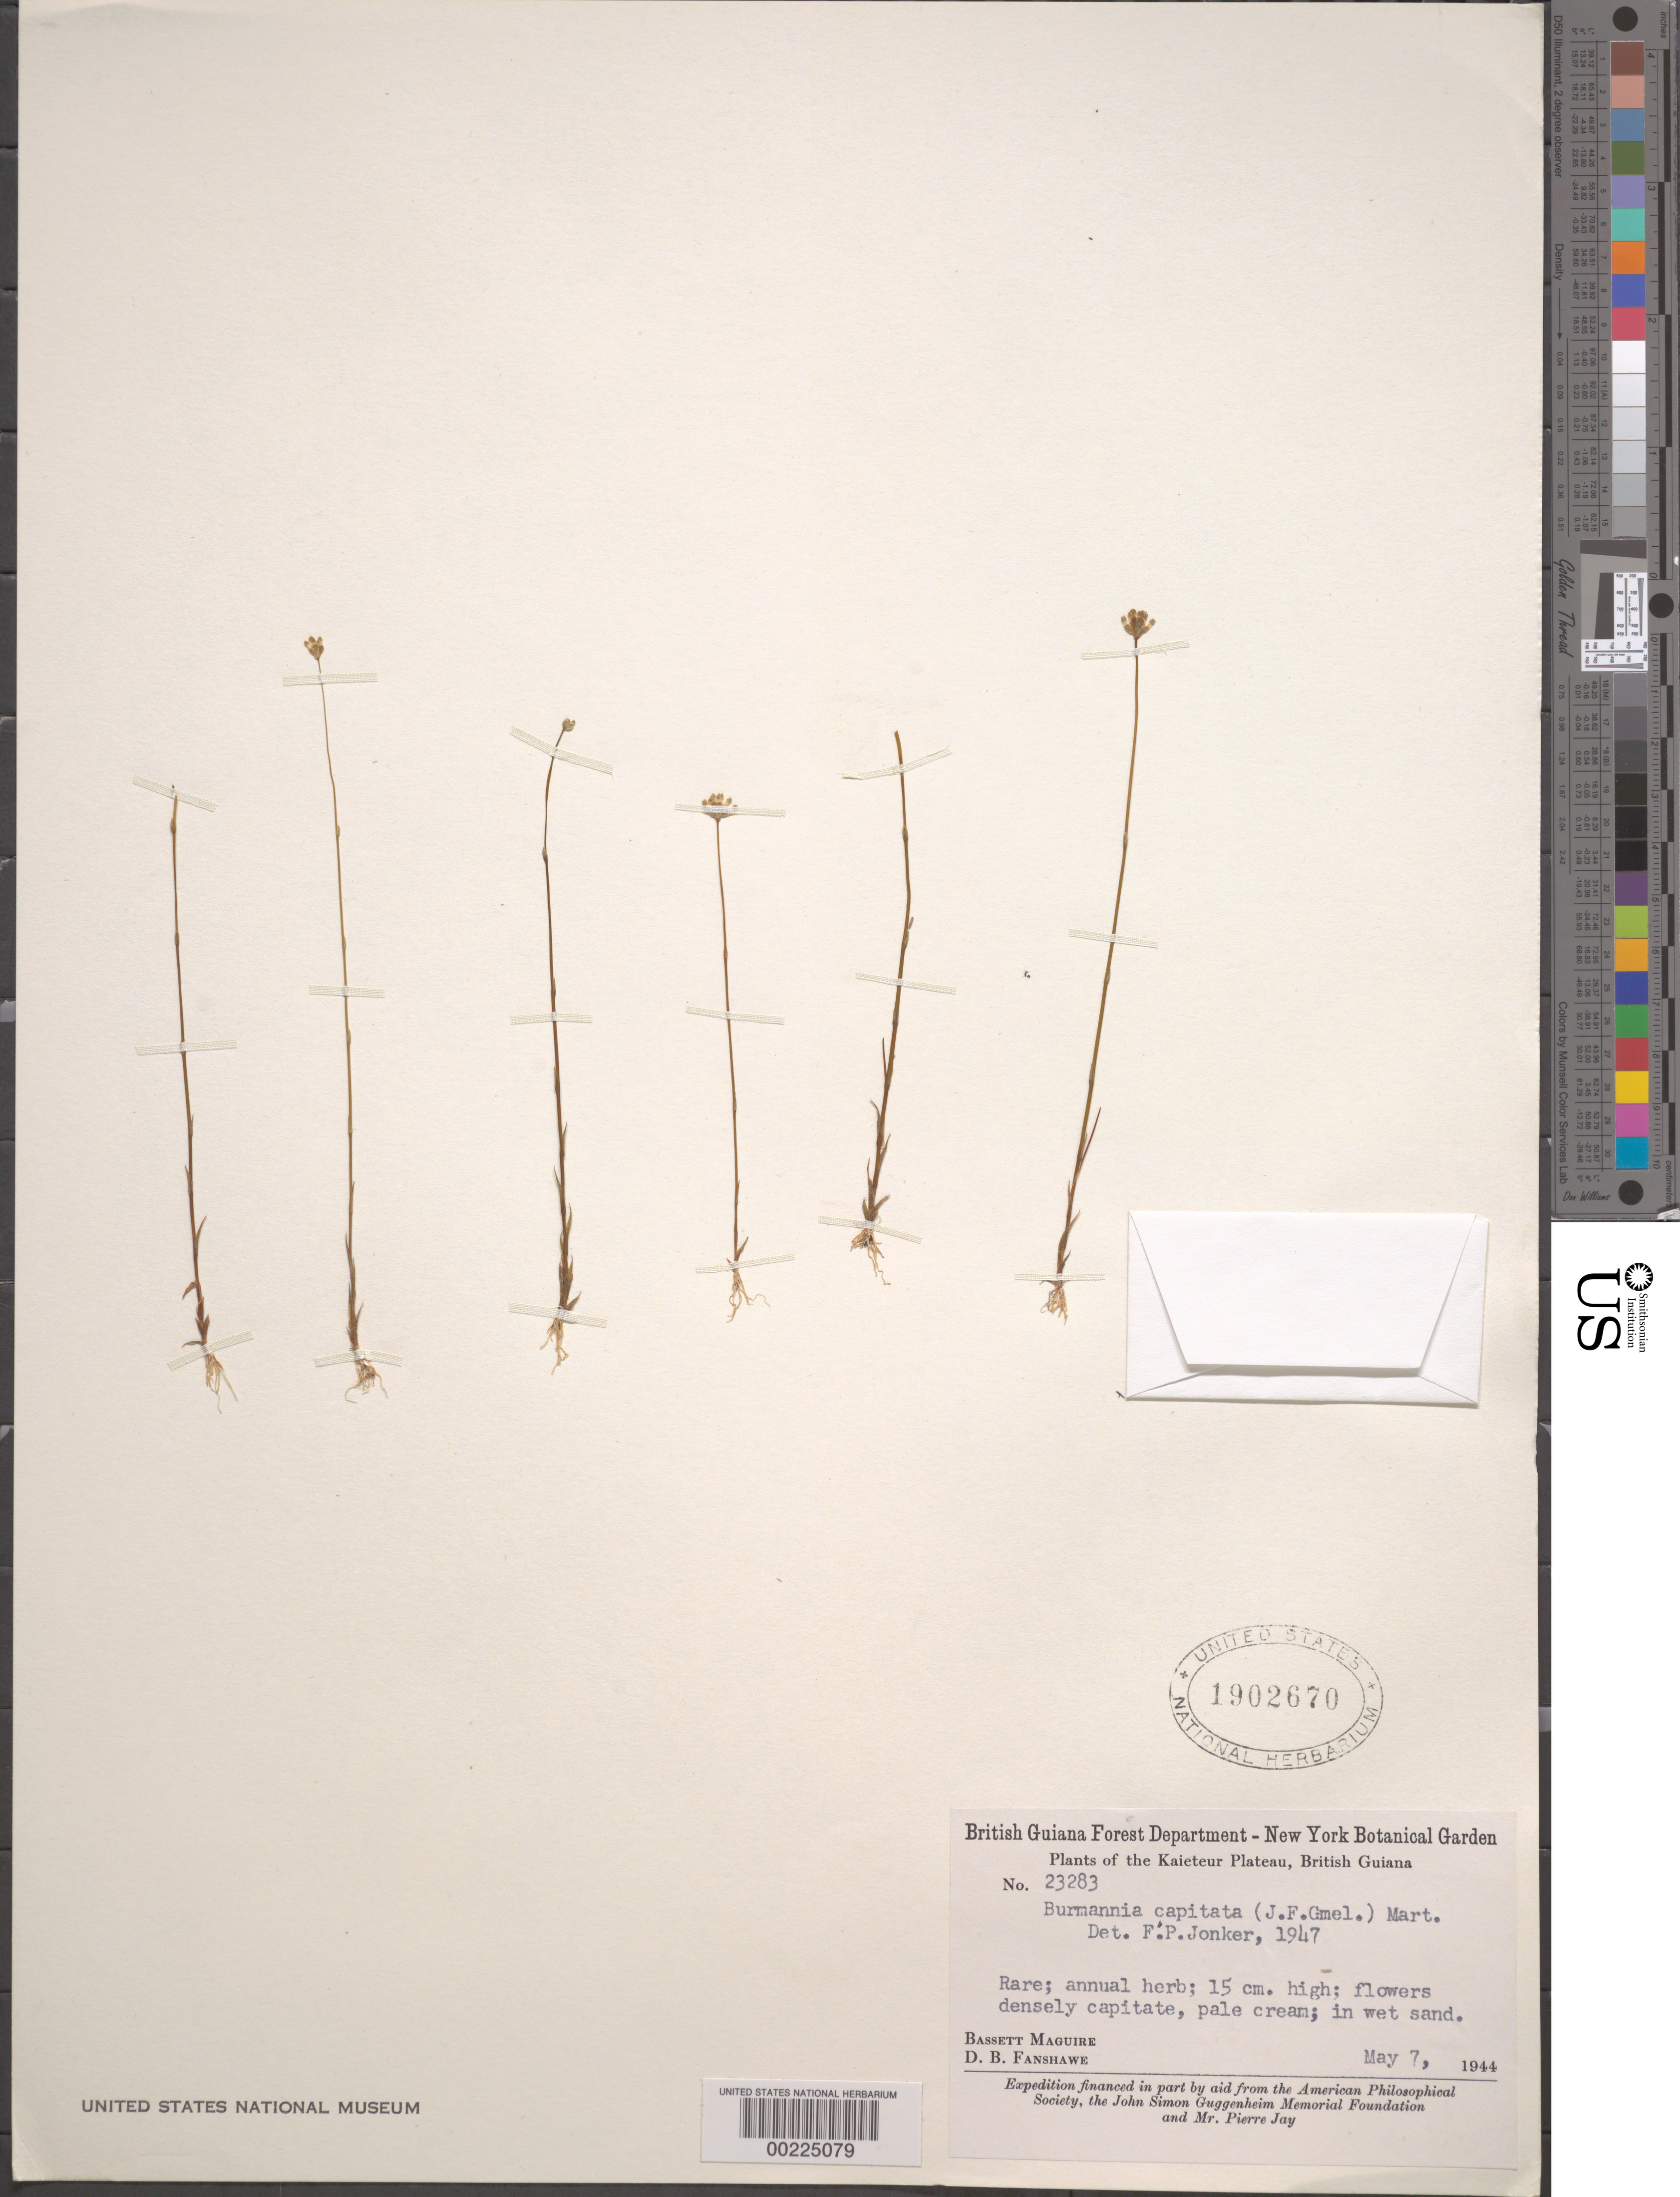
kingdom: Plantae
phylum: Tracheophyta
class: Liliopsida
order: Dioscoreales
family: Burmanniaceae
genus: Burmannia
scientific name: Burmannia capitata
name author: (Walter ex J.F. Gmel.) Mart.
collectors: B. Maguire & D. B. Fanshawe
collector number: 23283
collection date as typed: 07 May 1944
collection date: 1944-05-07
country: Guyana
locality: Kaieteur Plateau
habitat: In wet sand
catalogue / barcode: US 1902670